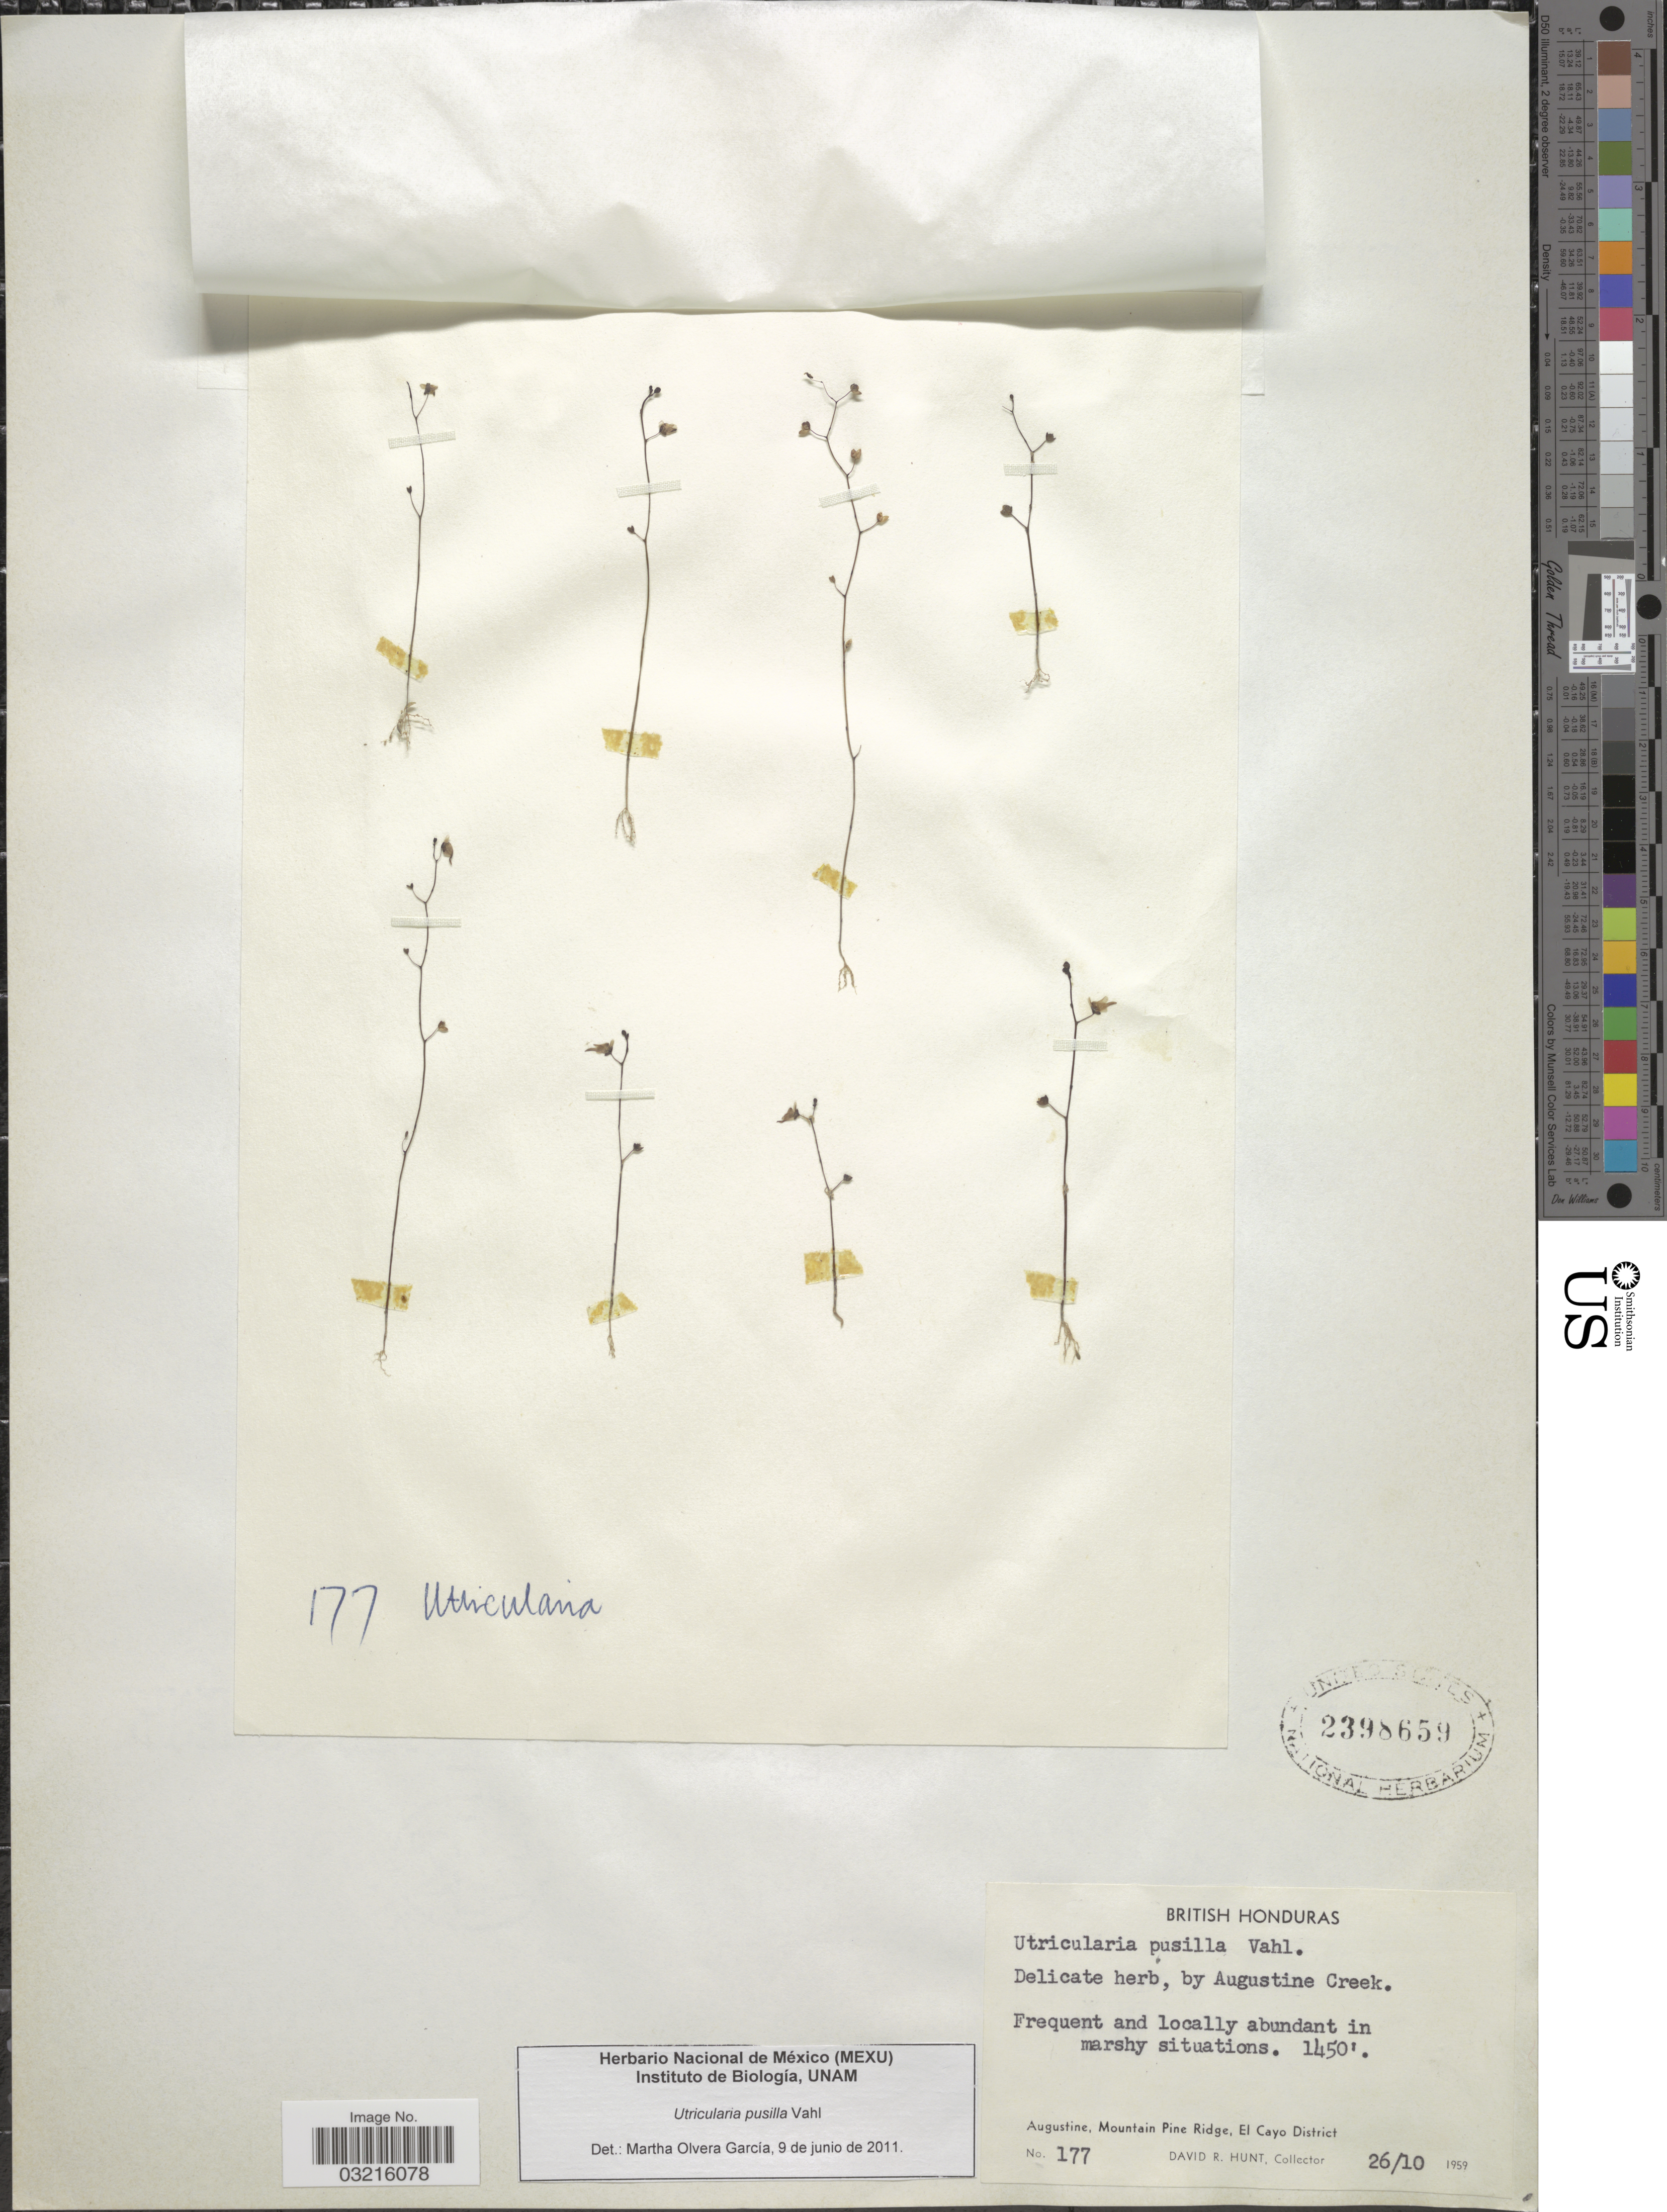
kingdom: Plantae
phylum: Tracheophyta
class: Magnoliopsida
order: Lamiales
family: Lentibulariaceae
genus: Utricularia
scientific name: Utricularia pusilla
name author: Vahl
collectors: D. Hunt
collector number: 177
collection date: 1959-10-26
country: Belize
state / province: Cayo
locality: British Honduras, Augustine, Mountain Pine Ridge, El Cayo District.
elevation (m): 442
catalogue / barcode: US 2398659